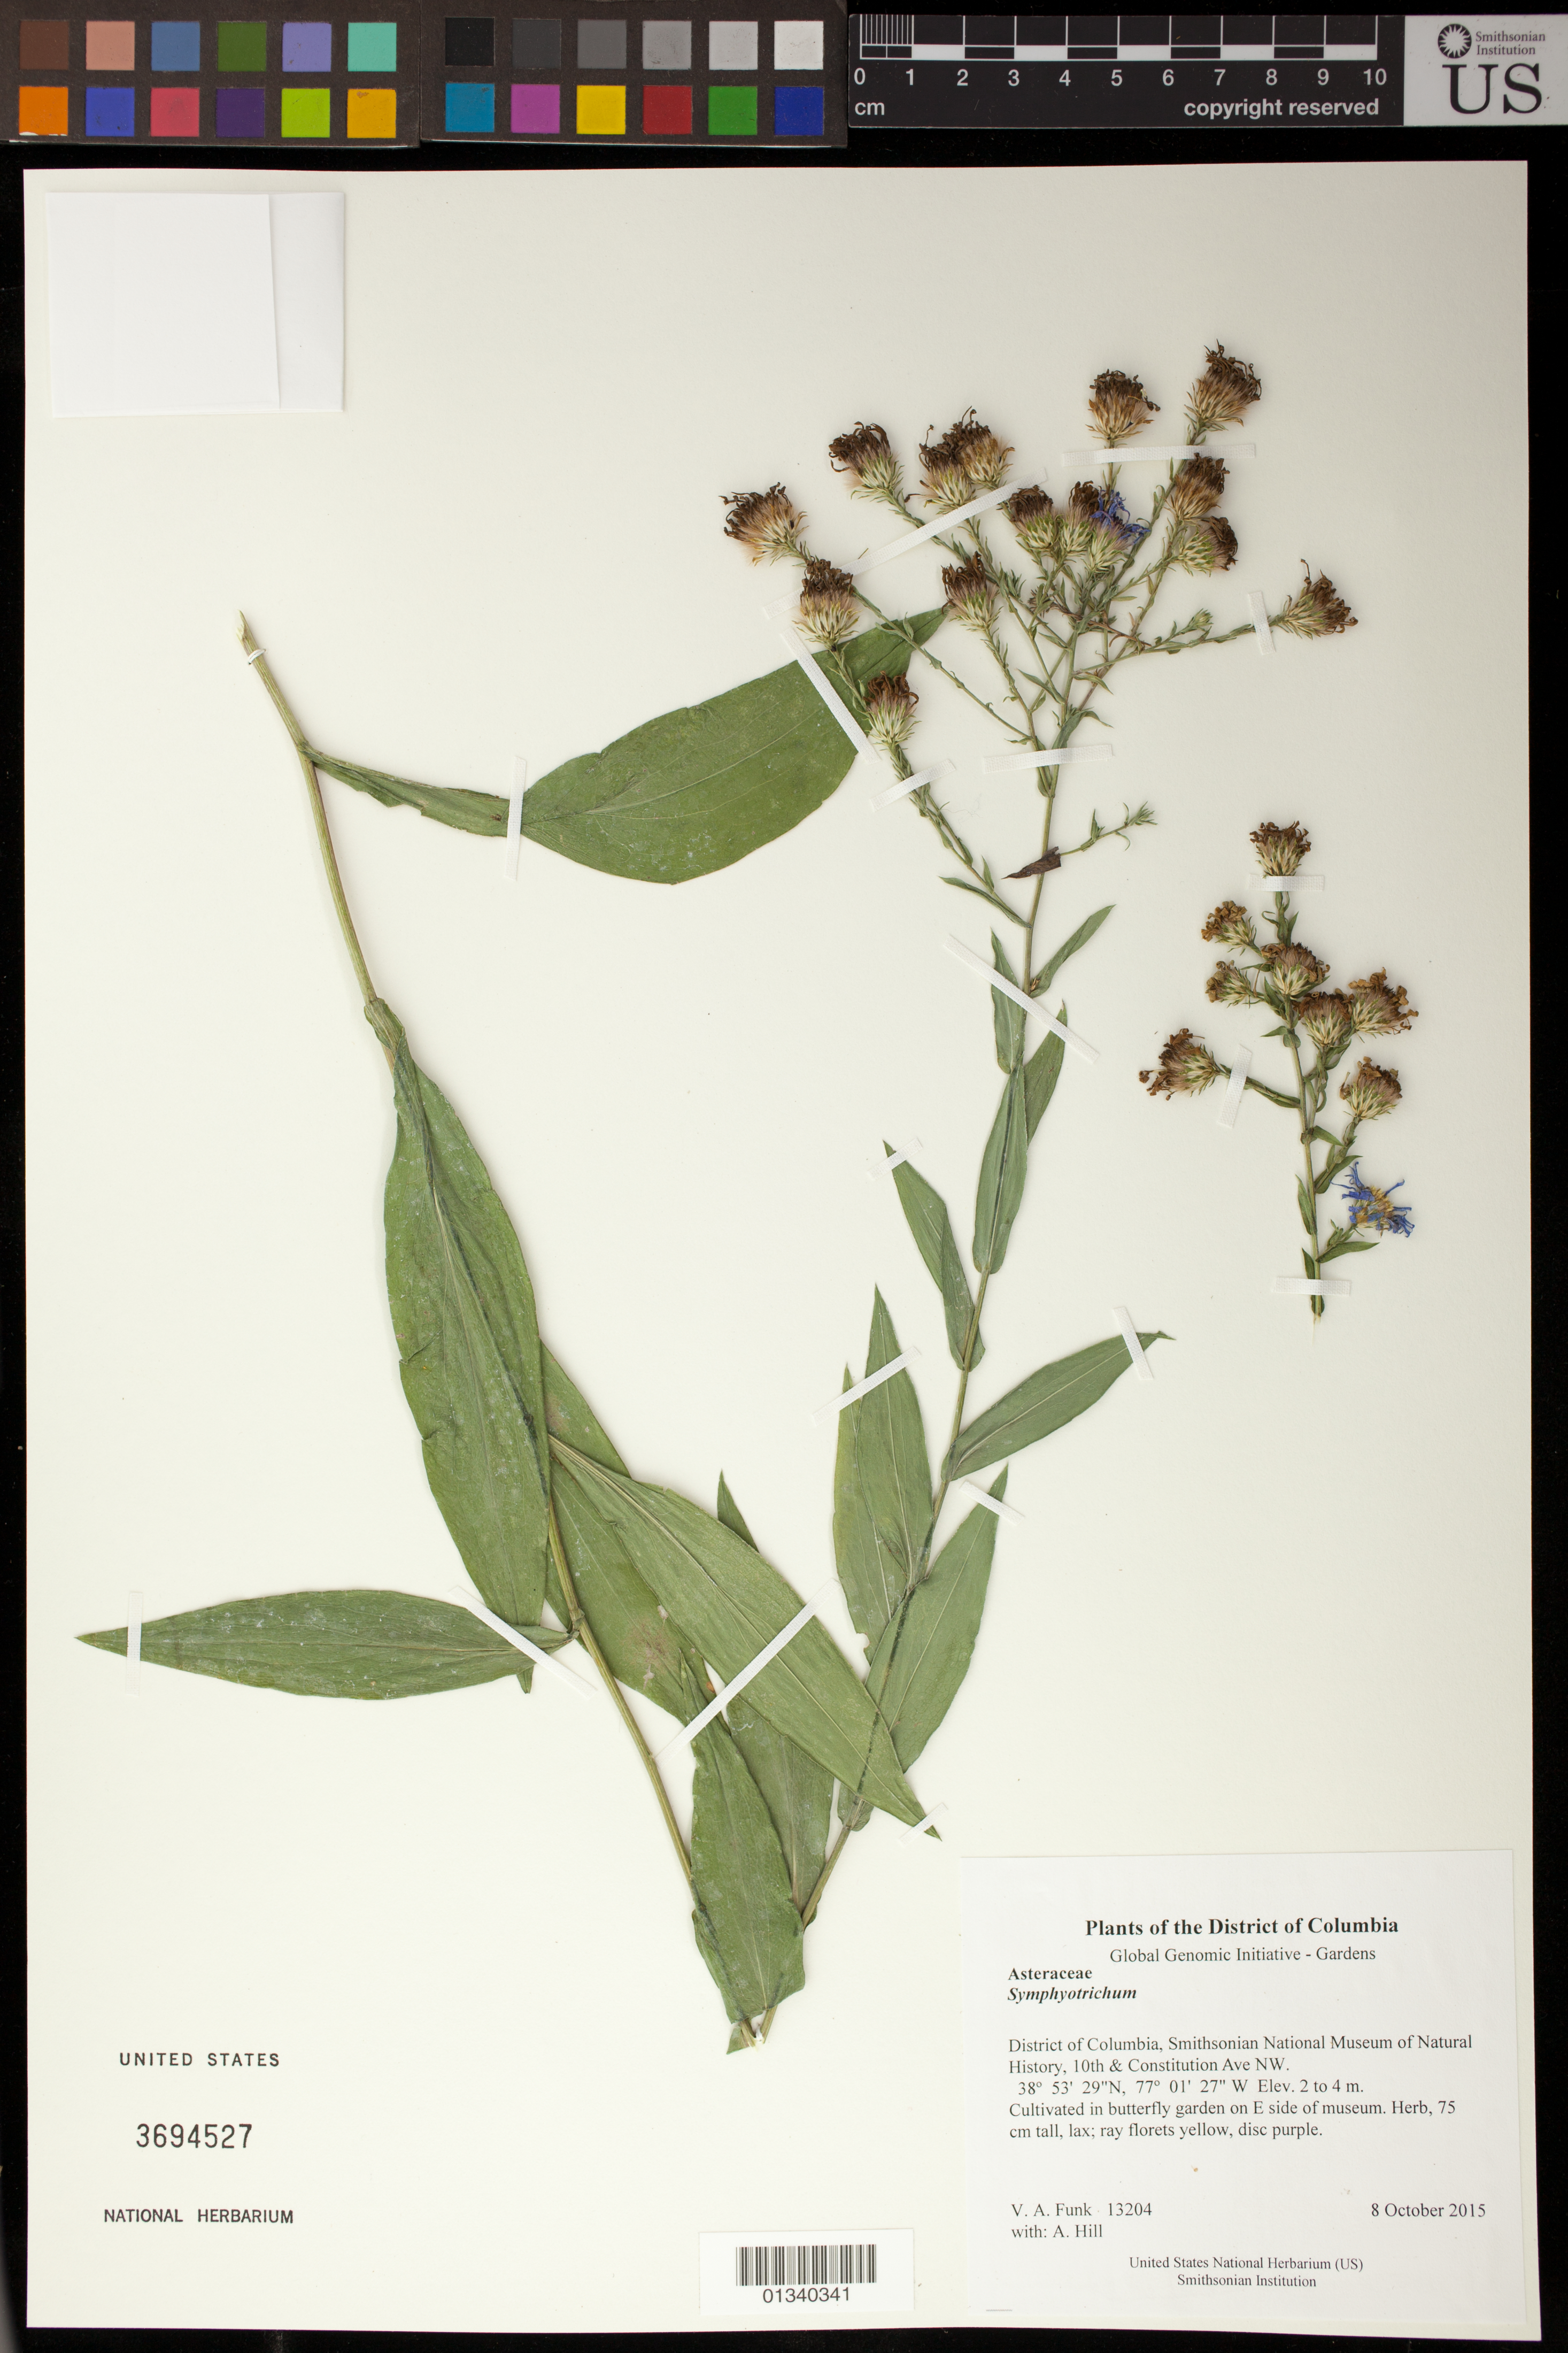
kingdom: Plantae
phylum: Tracheophyta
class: Magnoliopsida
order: Asterales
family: Asteraceae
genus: Symphyotrichum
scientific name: Symphyotrichum sp.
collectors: A. Hill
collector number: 13204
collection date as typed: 8 October 2015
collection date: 2015-10-08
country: United States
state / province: District of Columbia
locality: Smithsonian National Museum of Natural History, 10th & Constitution Ave NW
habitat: Cultivated in butterfly garden on E side of museum.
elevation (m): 2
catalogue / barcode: US 3694527